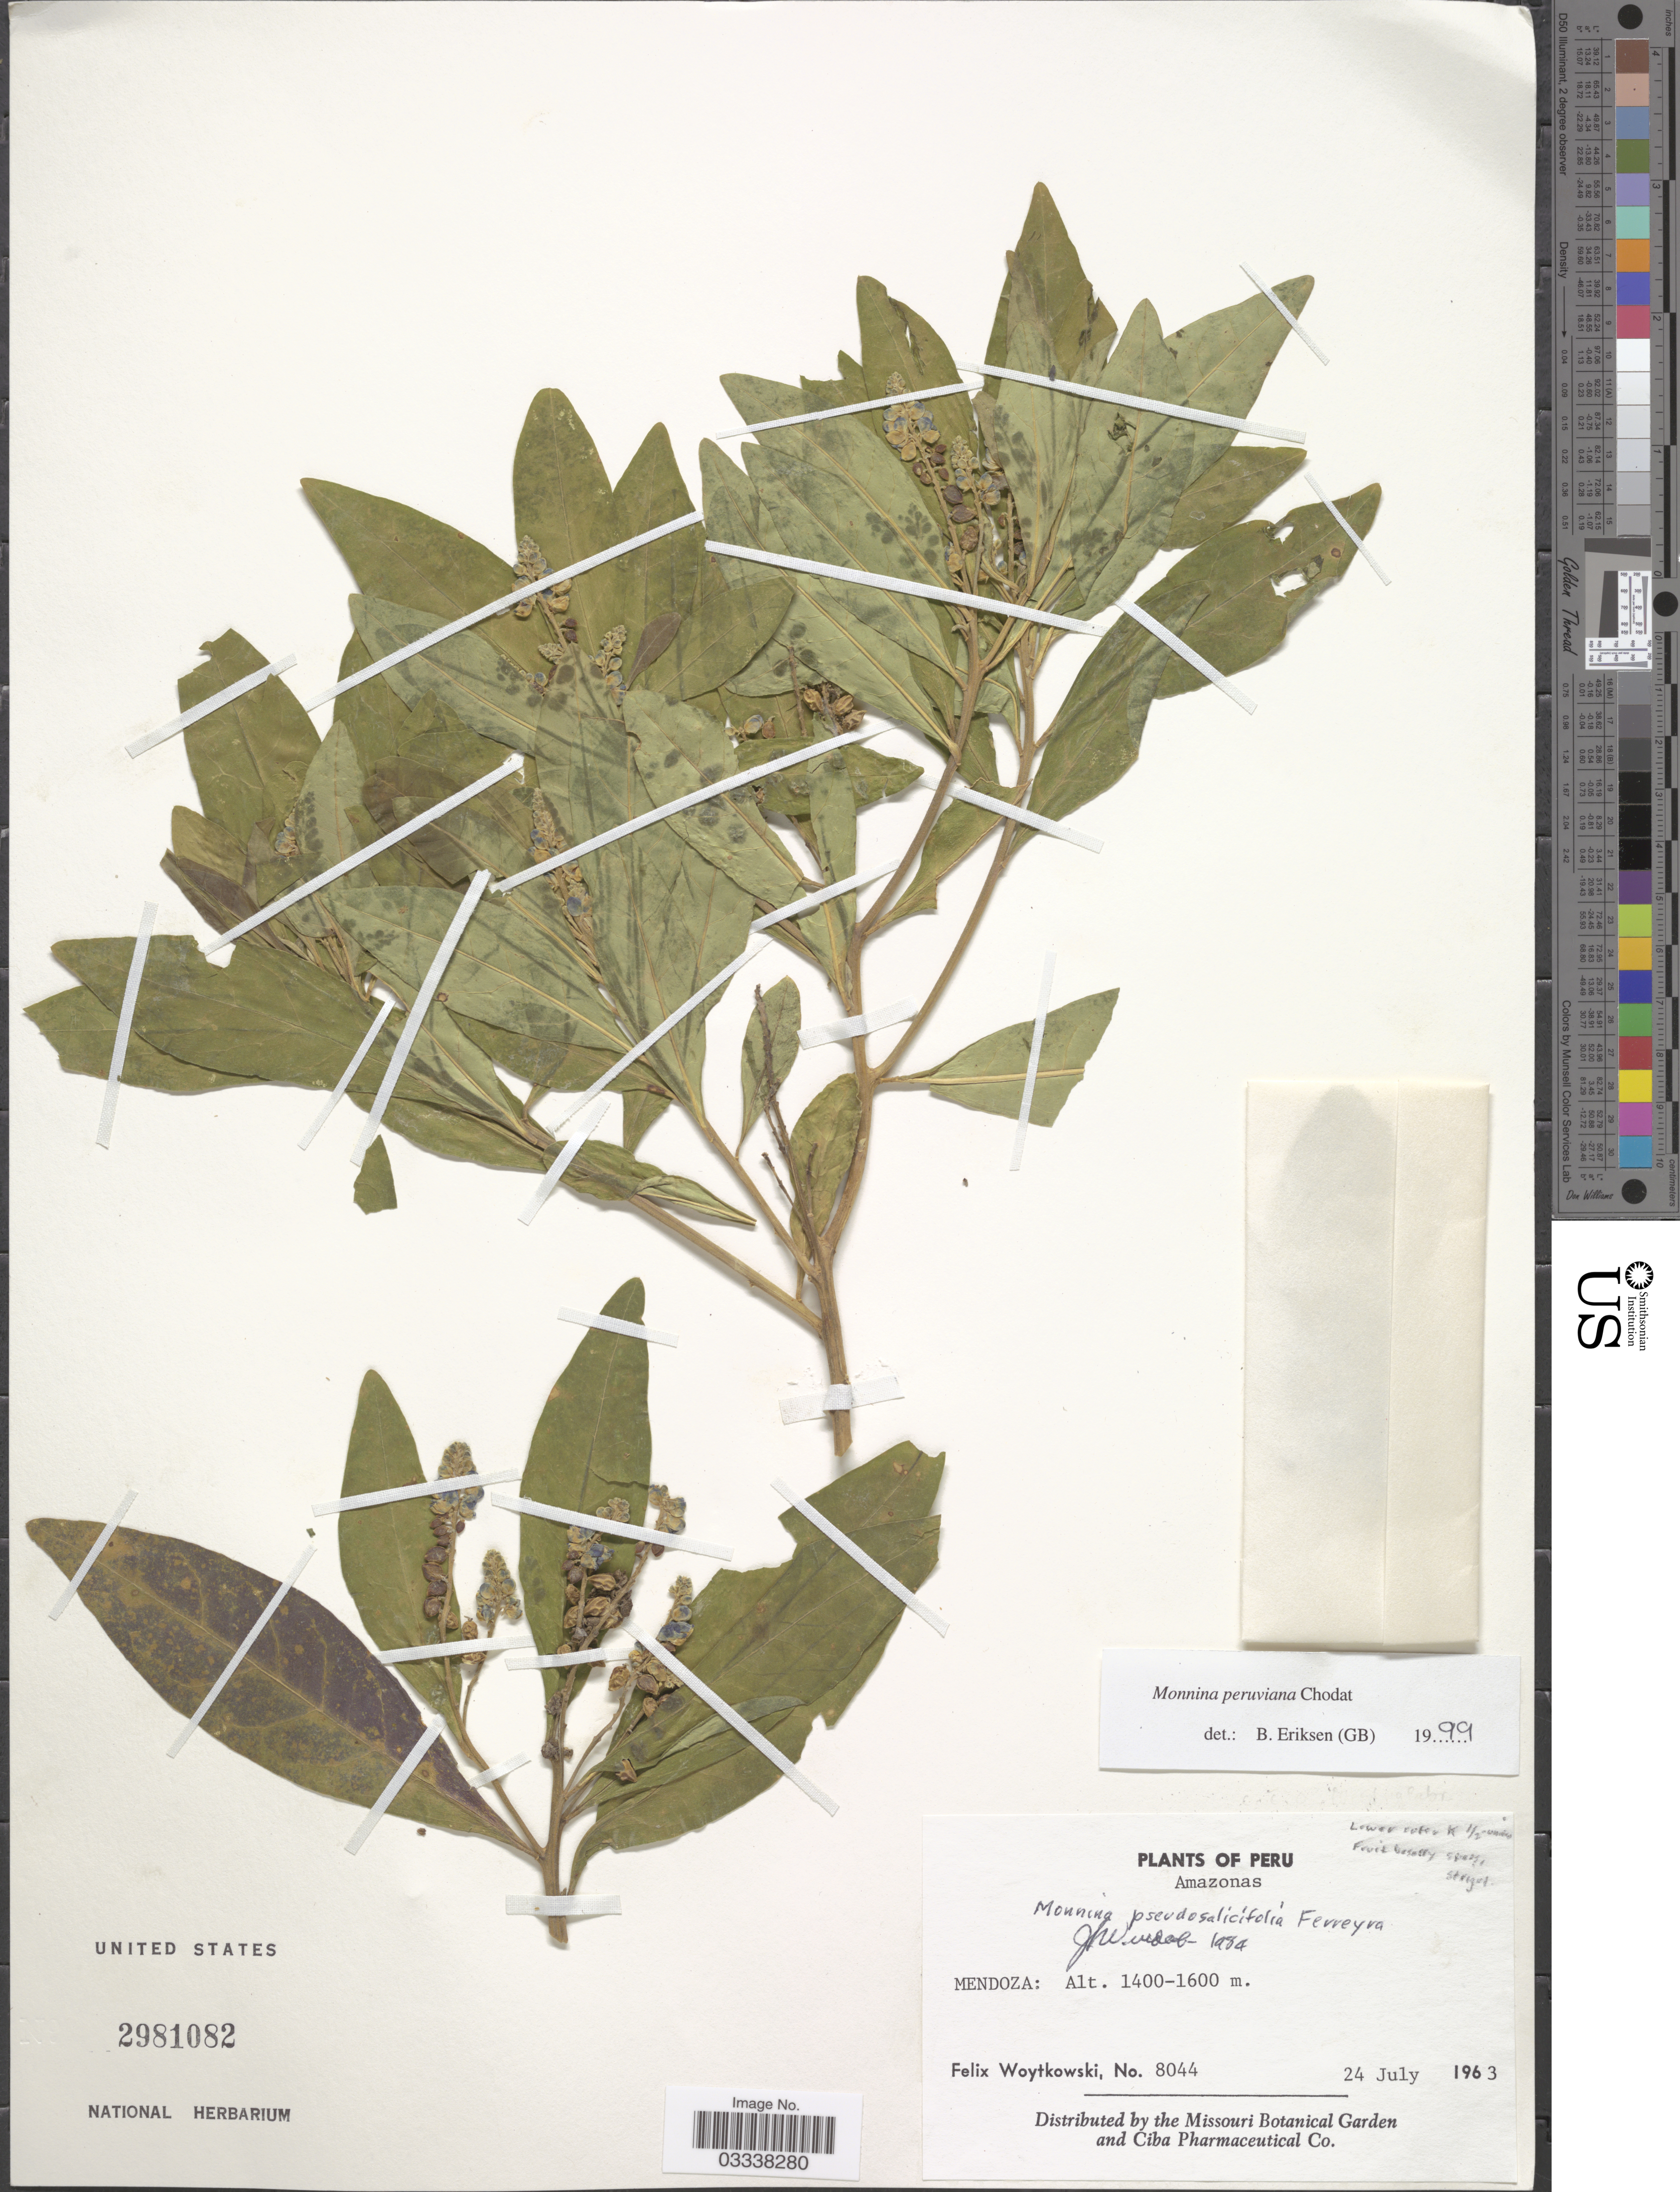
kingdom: Plantae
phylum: Tracheophyta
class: Magnoliopsida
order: Fabales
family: Polygalaceae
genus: Monnina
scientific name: Monnina marginata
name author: C. Presl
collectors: F. Woytkowski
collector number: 8044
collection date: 1963-07-24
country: Peru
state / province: Amazonas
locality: Mendoza.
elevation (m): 1400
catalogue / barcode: US 2981082